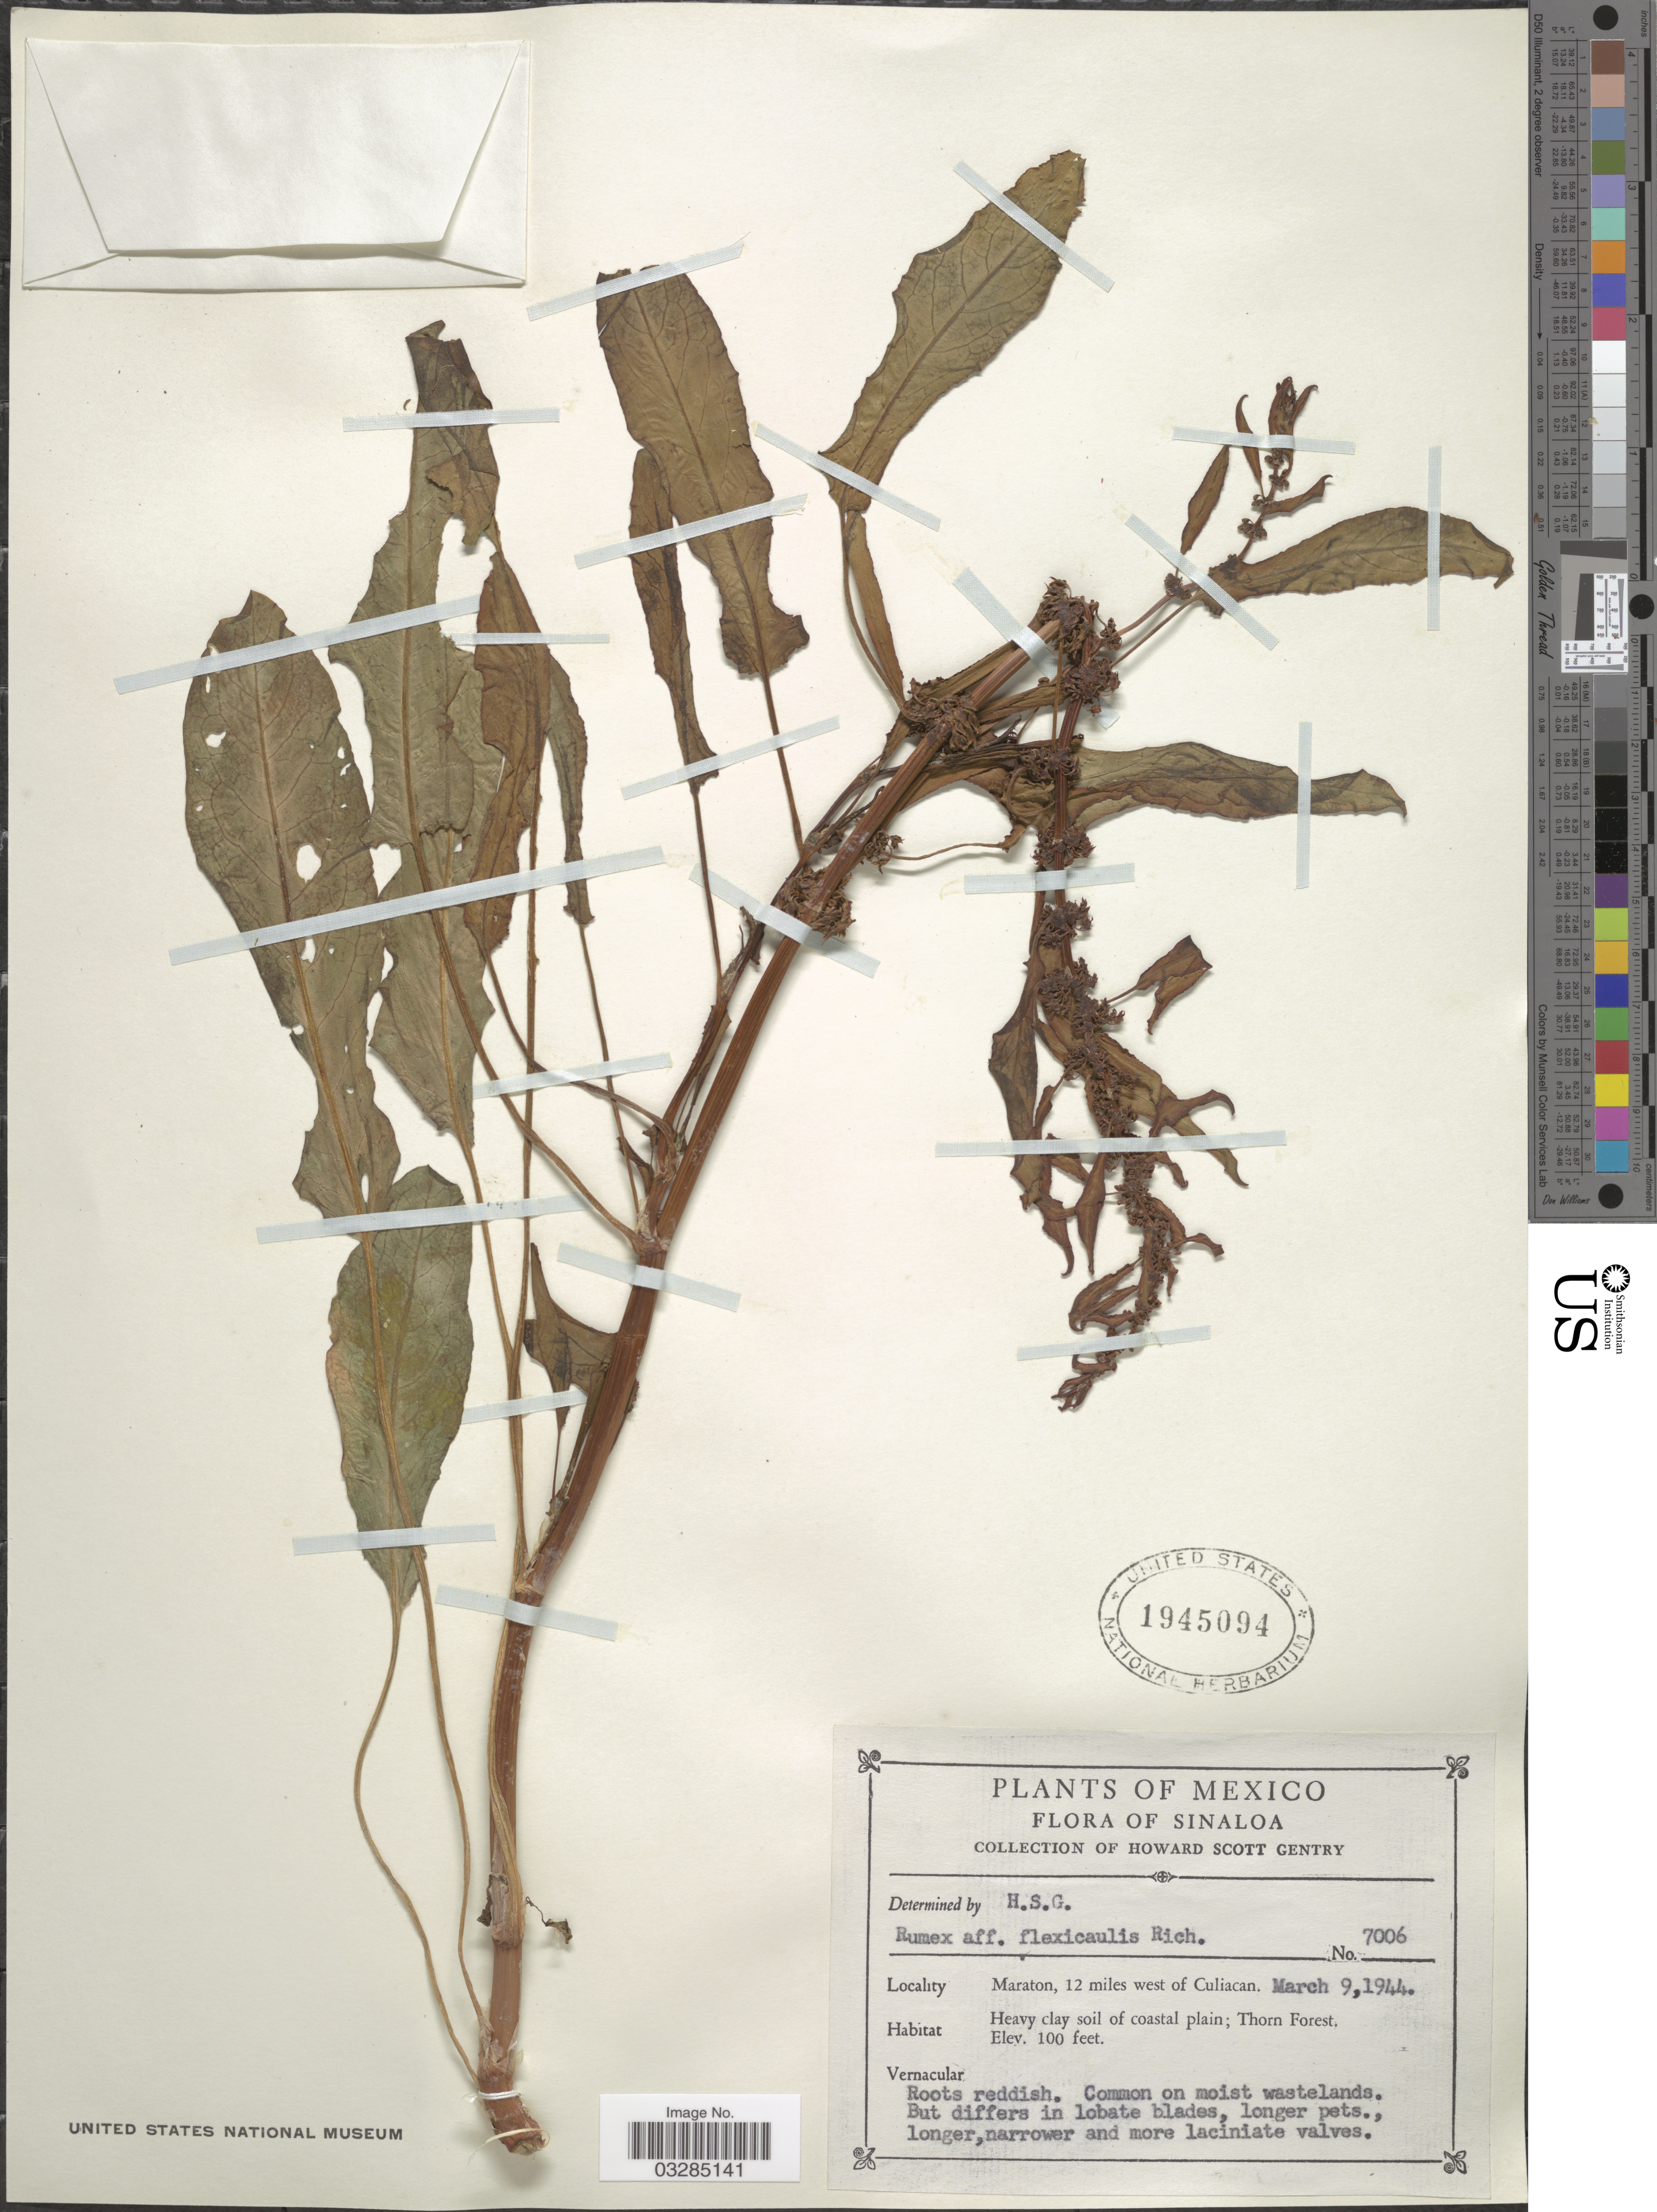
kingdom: Plantae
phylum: Tracheophyta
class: Magnoliopsida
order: Caryophyllales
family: Polygonaceae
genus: Rumex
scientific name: Rumex flexicaulis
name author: Rech. f.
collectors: H. S. Gentry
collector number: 7006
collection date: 1944-03-09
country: Mexico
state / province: Sinaloa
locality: Maraton, 12 miles west of Culiacan.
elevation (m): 30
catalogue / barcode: US 1945094